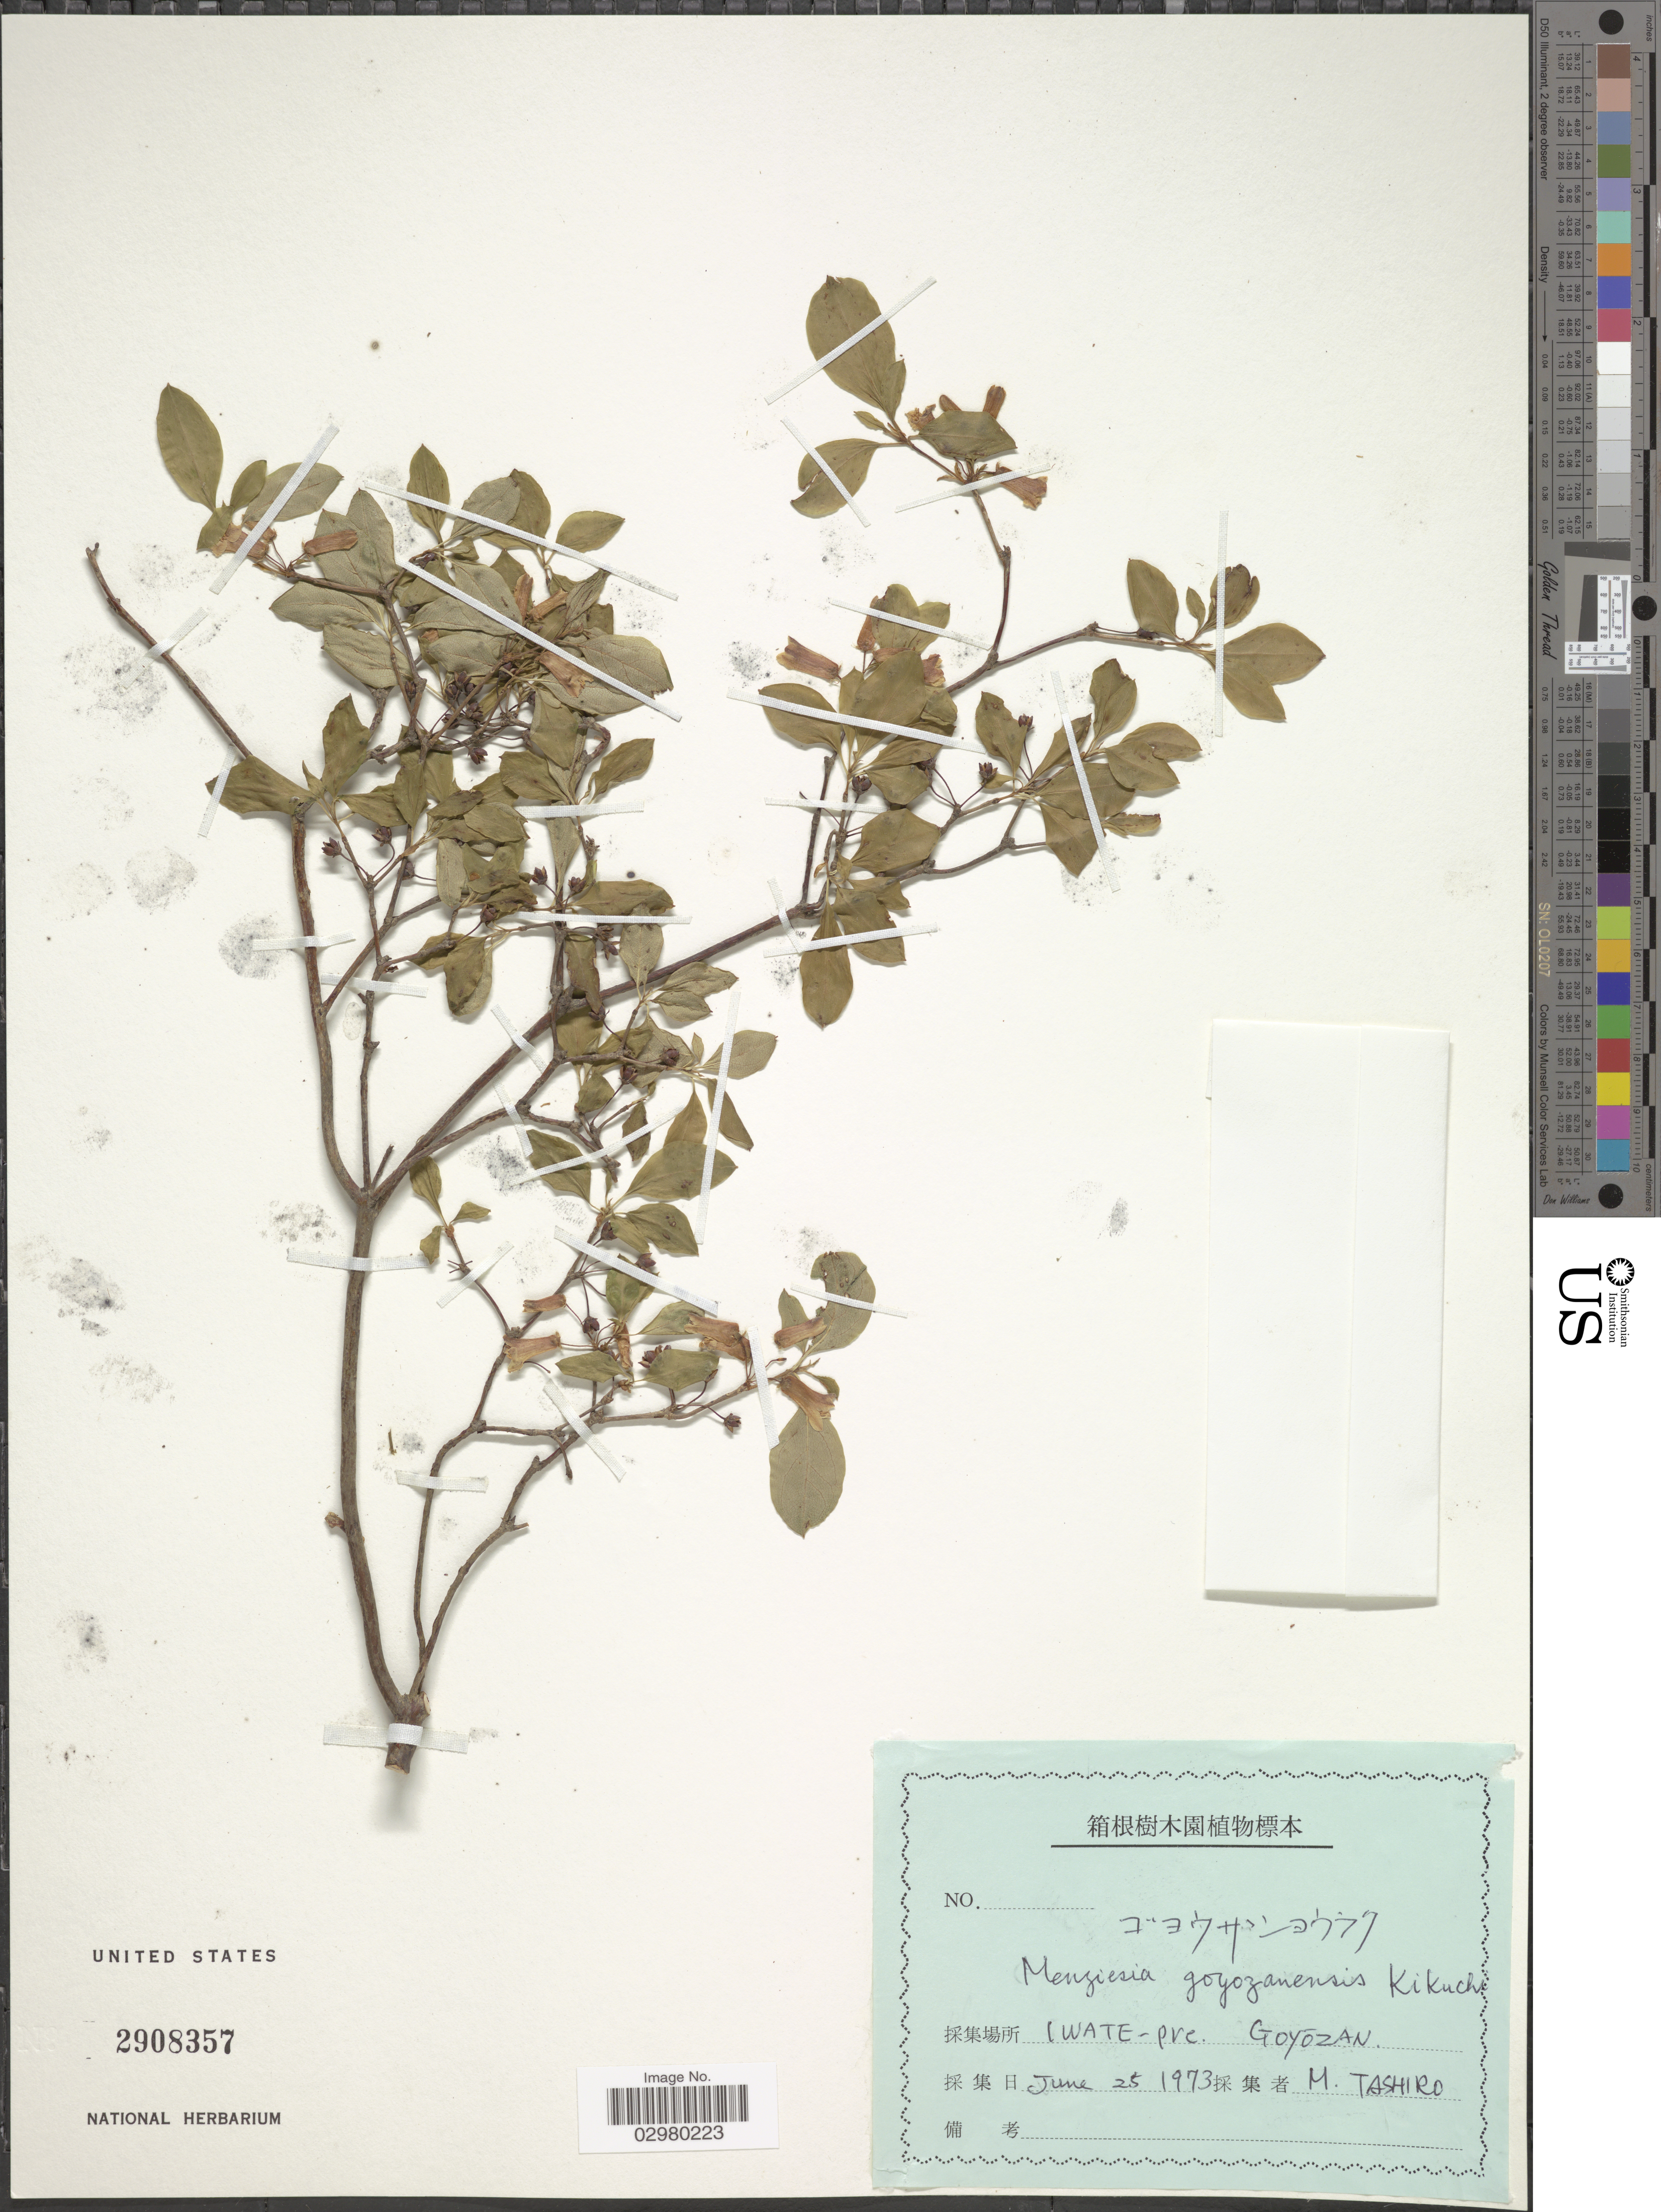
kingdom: Plantae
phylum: Tracheophyta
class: Magnoliopsida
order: Ericales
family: Ericaceae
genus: Menziesia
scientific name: Menziesia goyozanensis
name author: M. Kikuchi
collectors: M. Tashiro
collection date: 1973-06-25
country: Japan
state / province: Iwate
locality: Iwate-pre. Goyazan.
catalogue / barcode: US 2908357